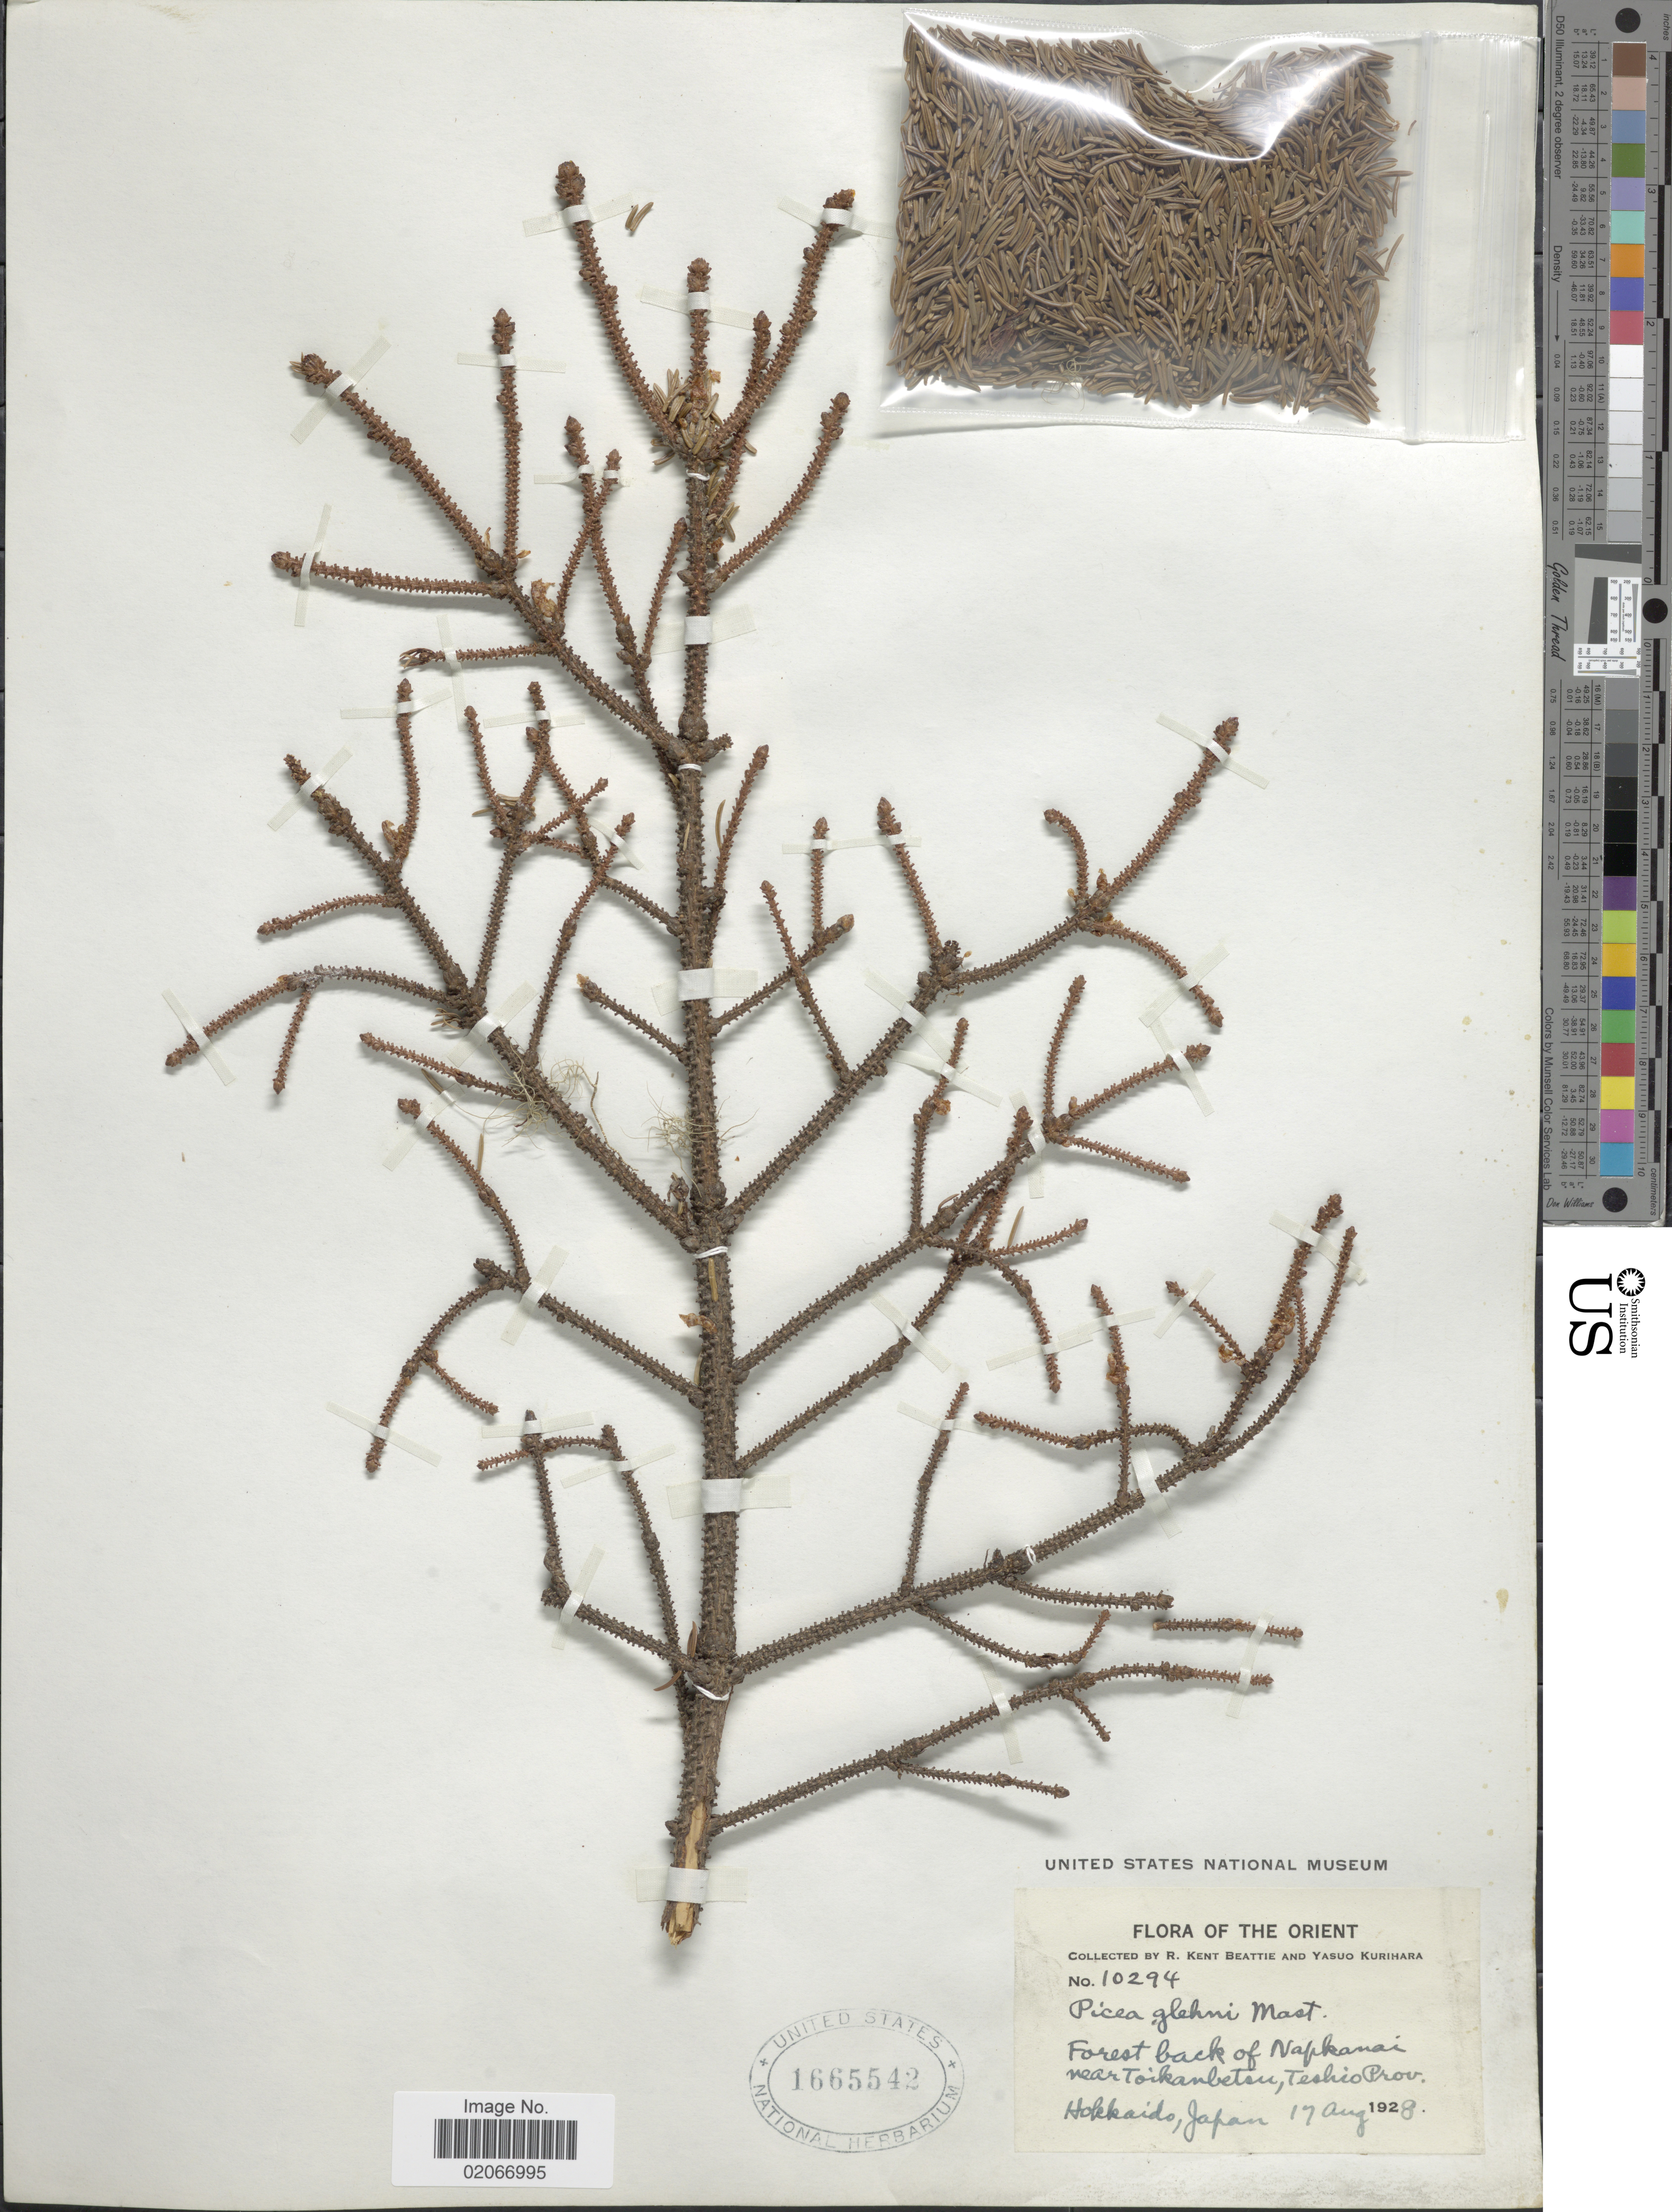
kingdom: Plantae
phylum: Tracheophyta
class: Pinopsida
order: Pinales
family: Pinaceae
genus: Picea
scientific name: Picea glehnii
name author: (F. Schmidt) Mast.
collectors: R. K. Beattie & Y. Kurihara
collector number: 10294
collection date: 1928-08-19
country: Japan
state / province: Hokkaidō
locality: Forest back of Napkanai near Toikanbetsu, Teshio Prov.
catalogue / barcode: US 1665542